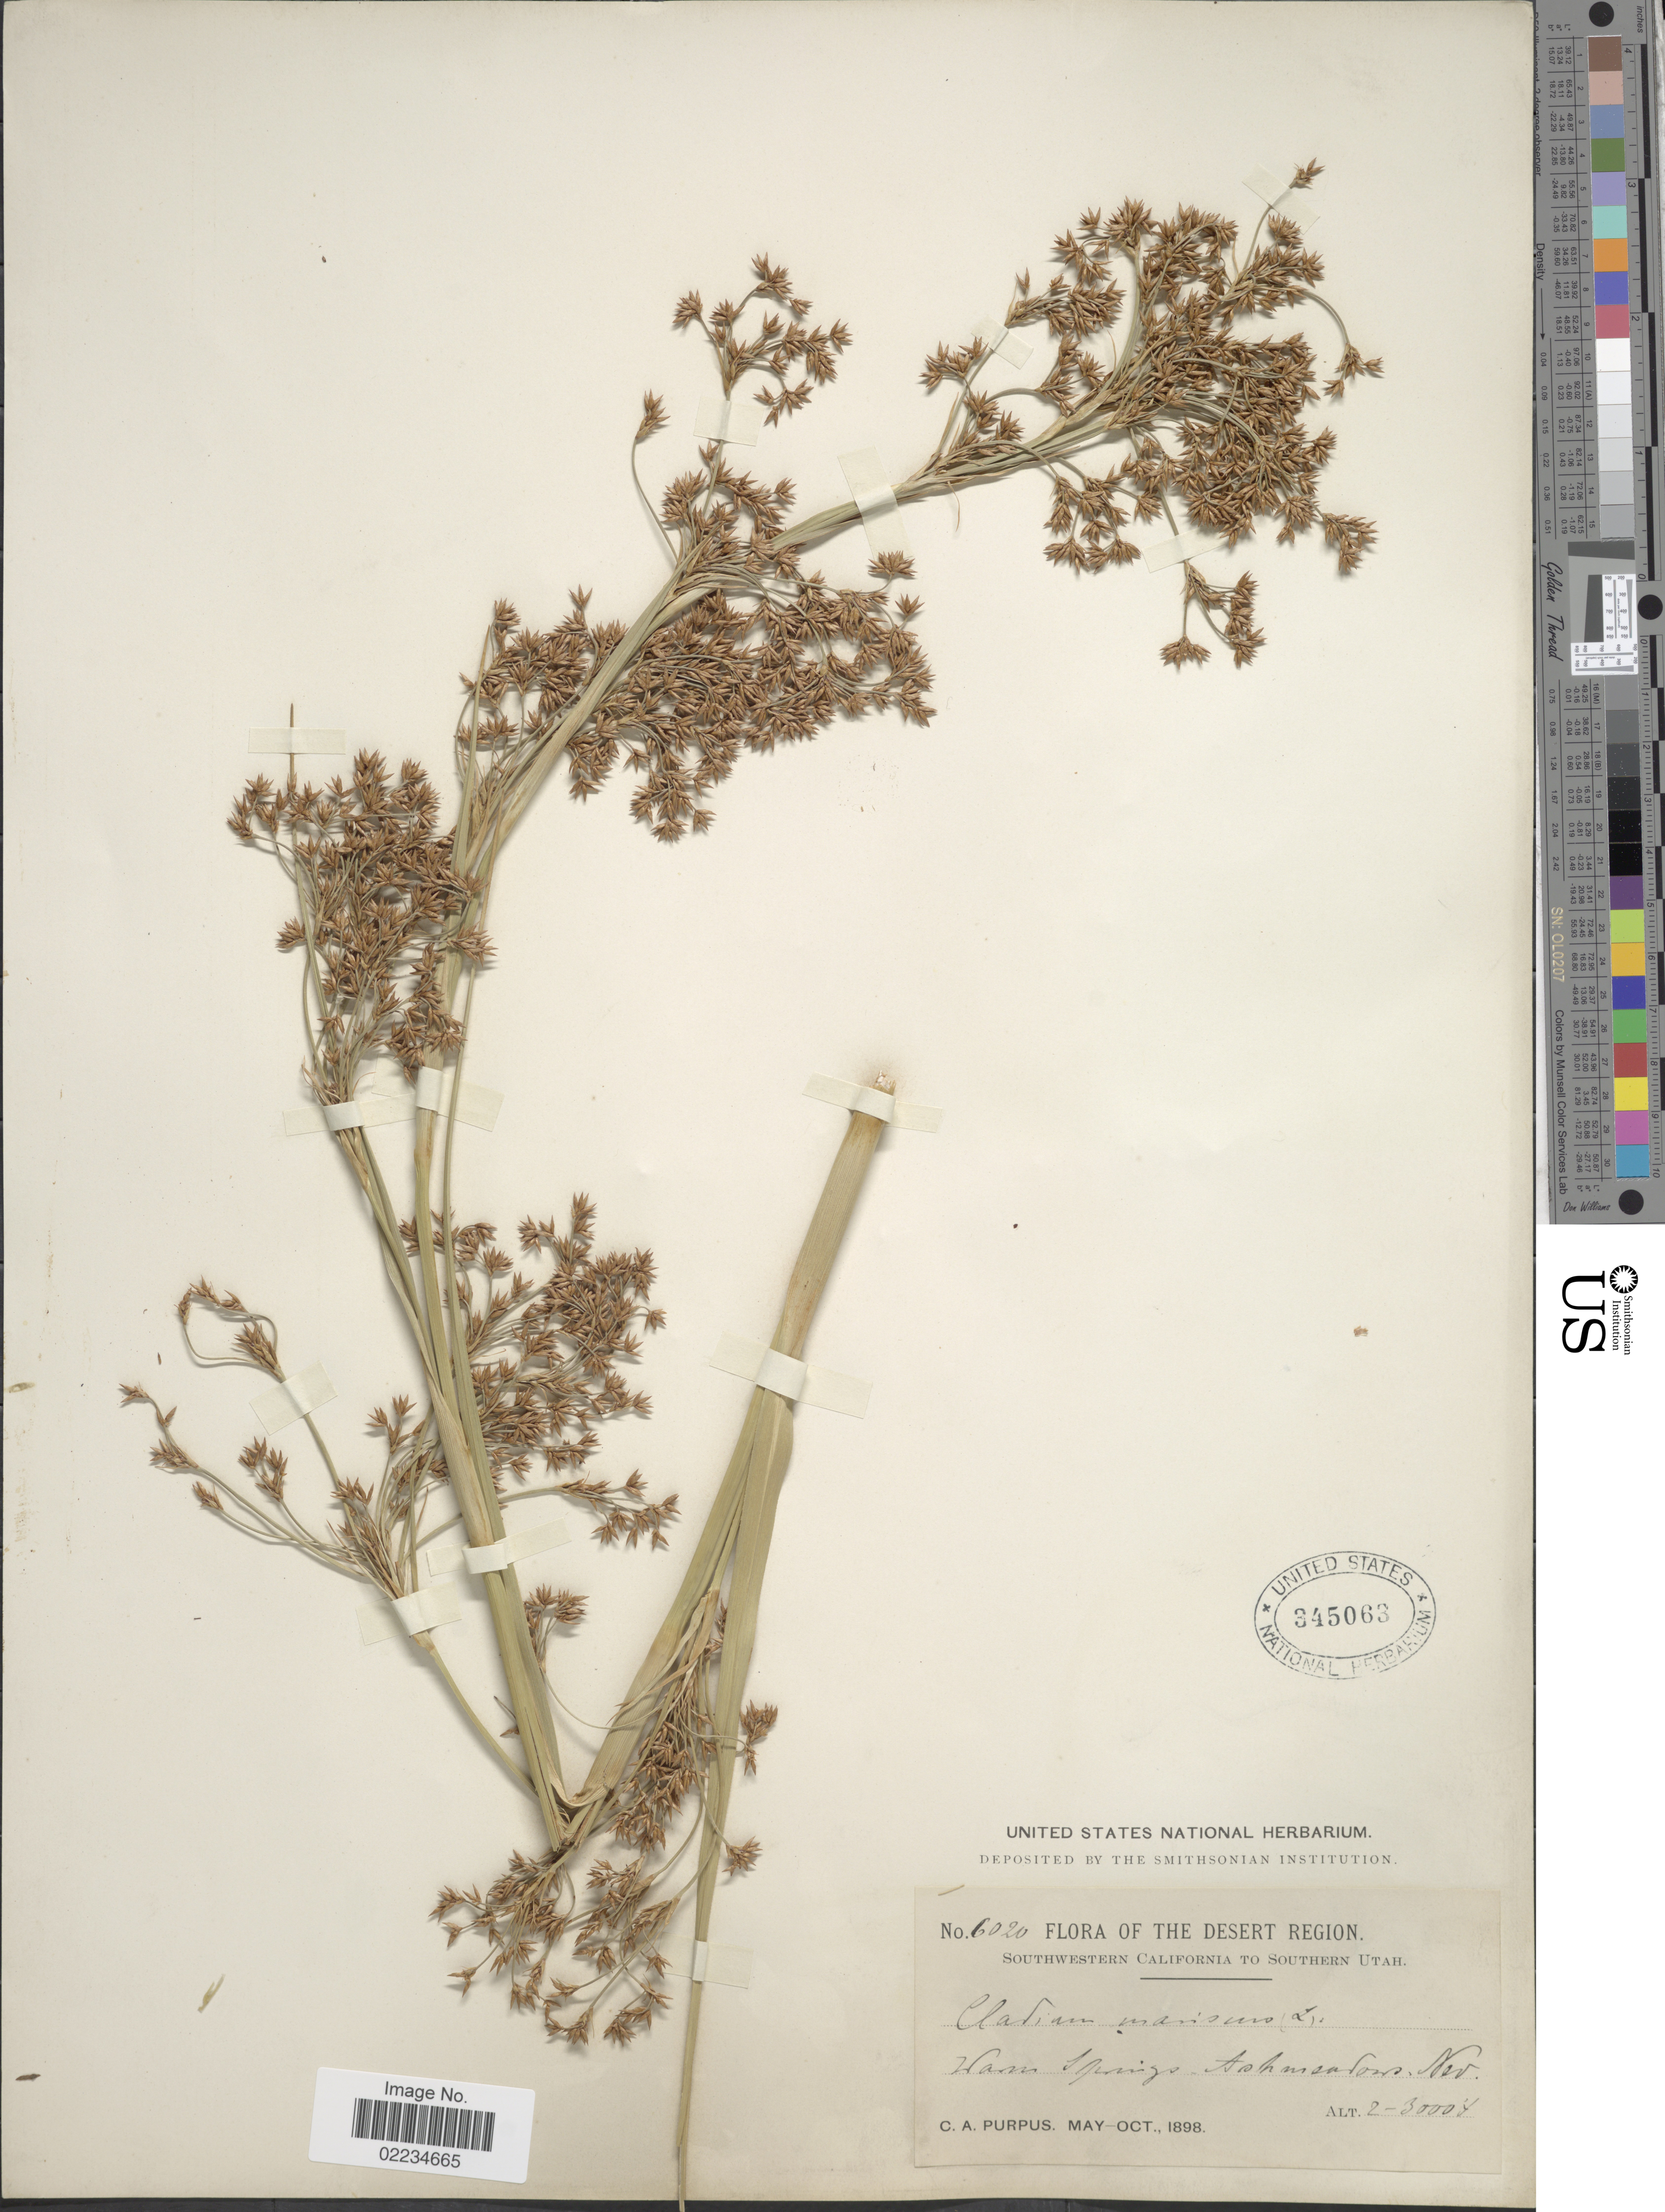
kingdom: Plantae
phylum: Tracheophyta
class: Liliopsida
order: Poales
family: Cyperaceae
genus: Cladium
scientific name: Cladium californicum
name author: (S. Watson) O'Neill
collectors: C. A. Purpus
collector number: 6020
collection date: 1898-05/1898-10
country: United States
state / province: Nevada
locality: The Desert Region, Southwestern California to Southern Utah, Harm Springs - Ash meadows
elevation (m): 610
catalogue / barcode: US 345063